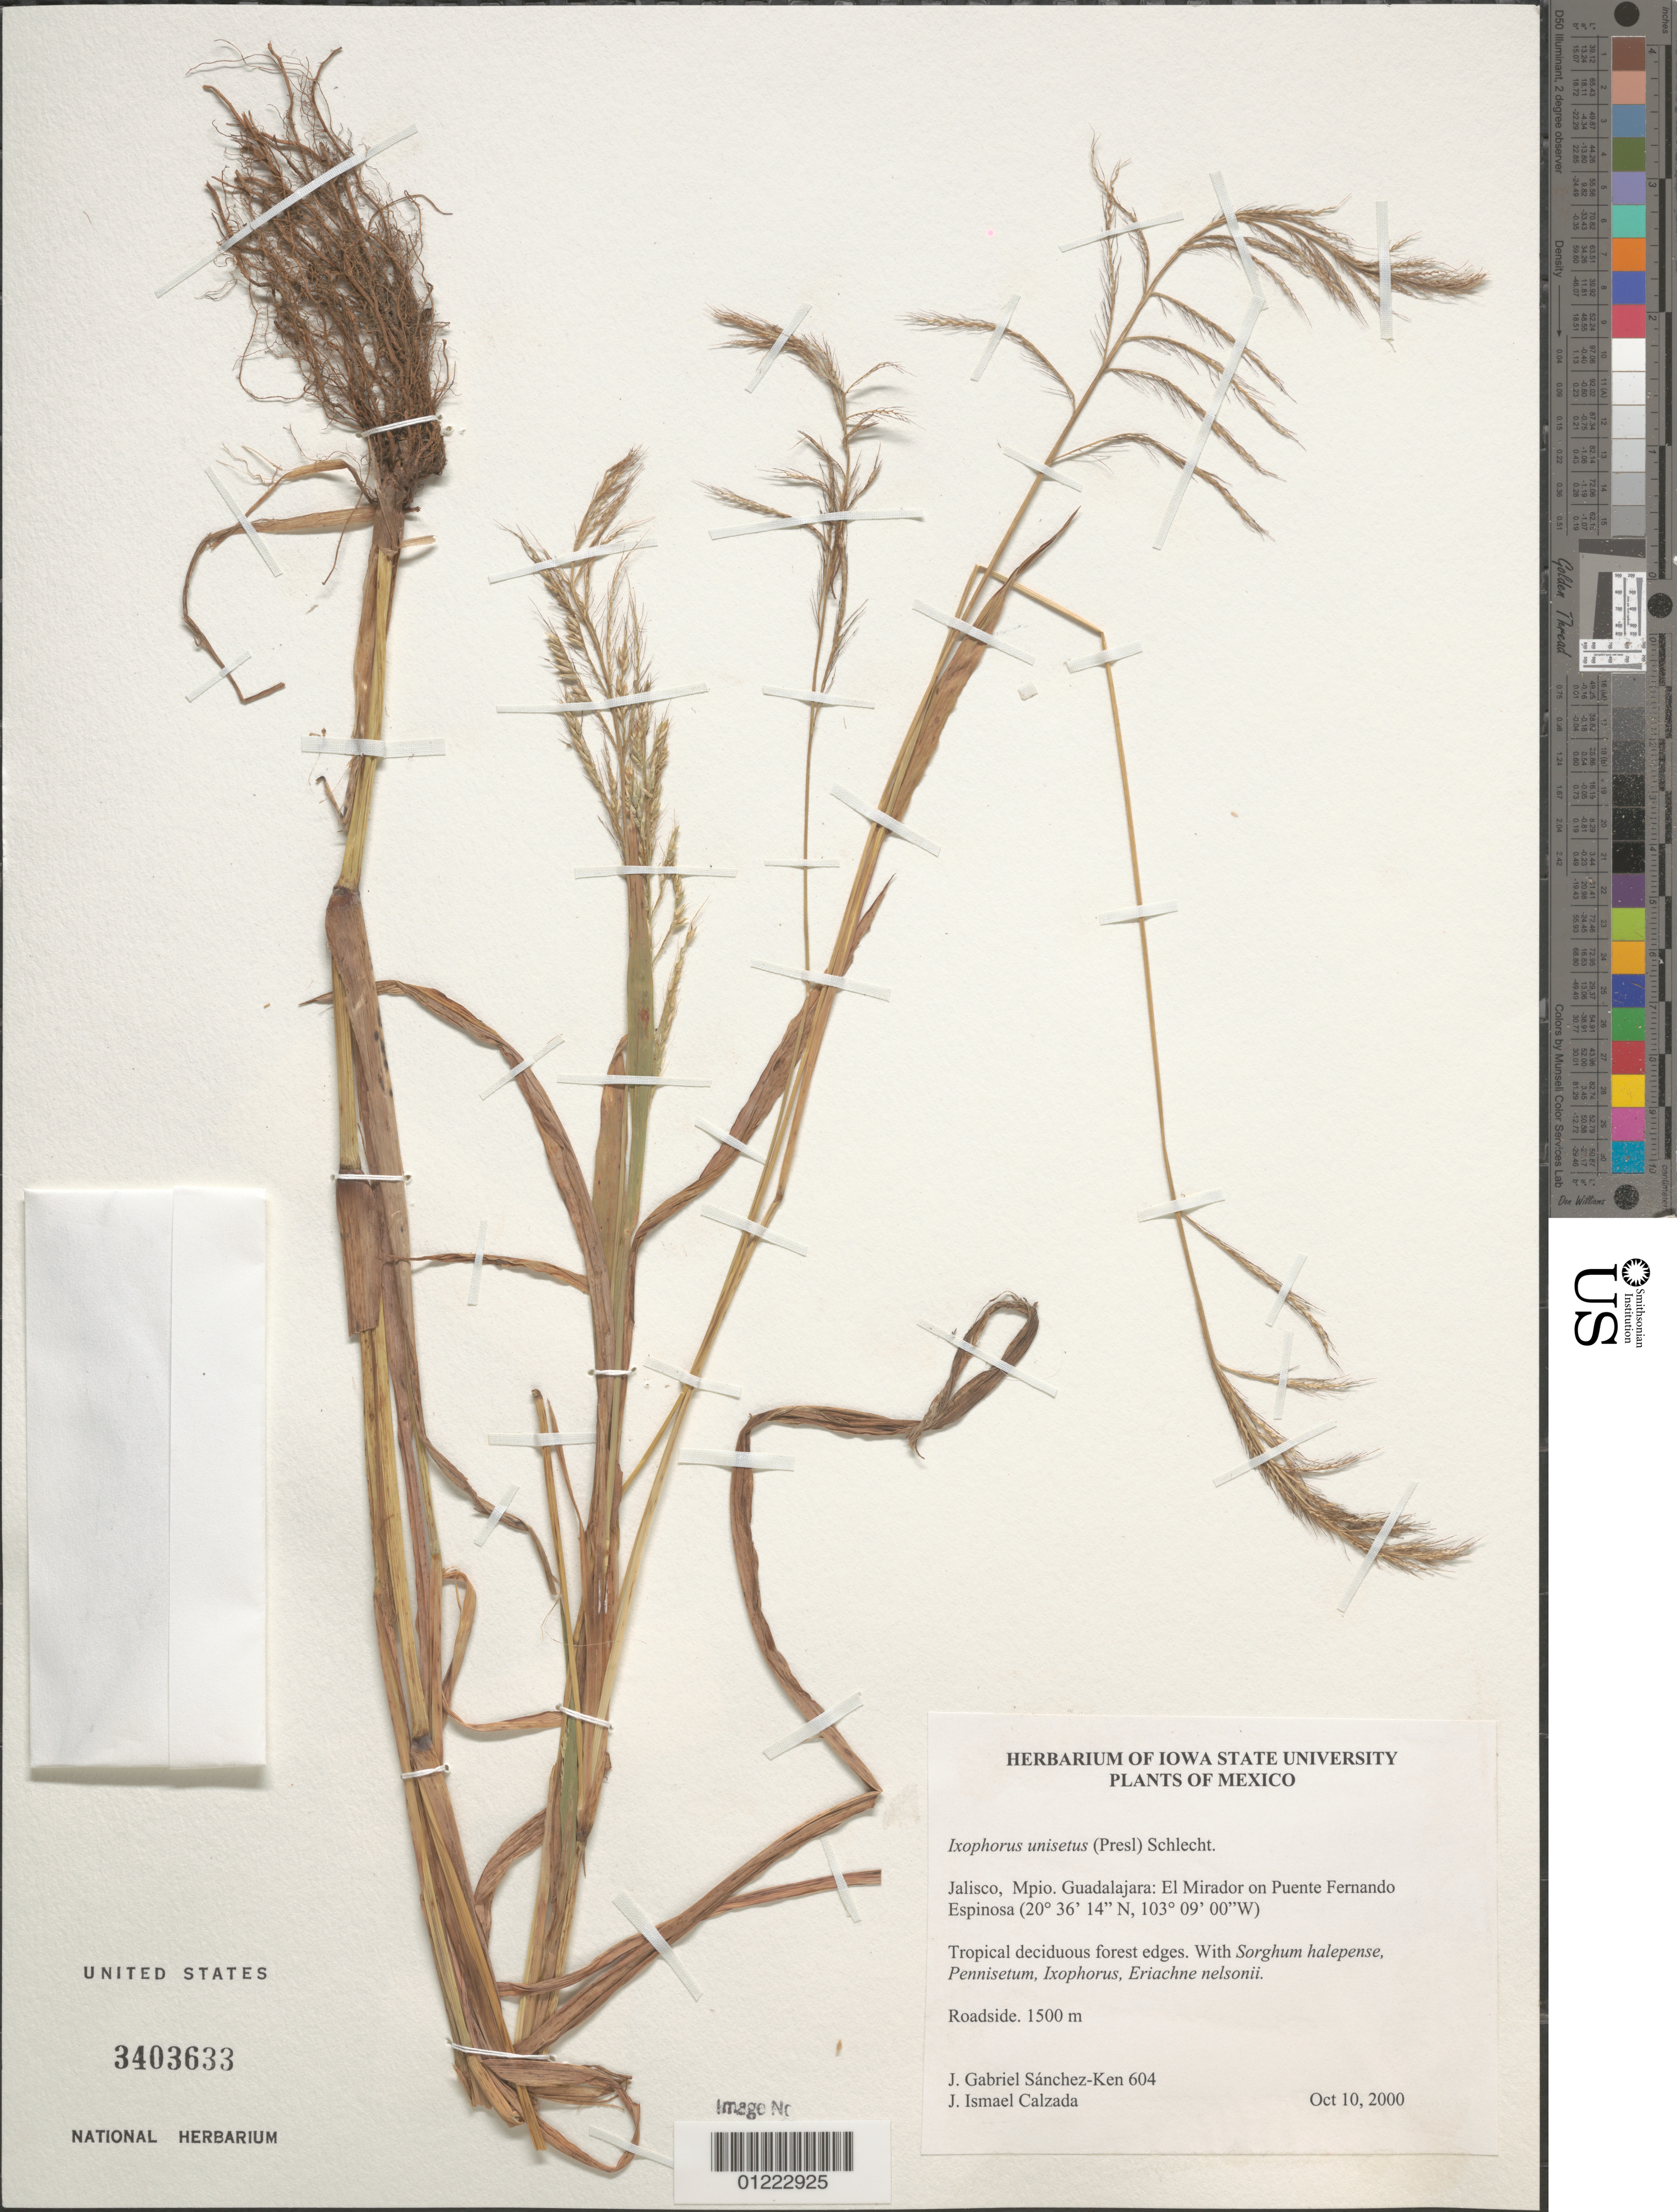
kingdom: Plantae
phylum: Tracheophyta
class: Liliopsida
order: Poales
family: Poaceae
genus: Ixophorus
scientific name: Ixophorus unisetus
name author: (J. Presl) Schltdl.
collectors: J. G. Sánchez-Ken & J. I. Calzada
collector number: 604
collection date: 2000-10-10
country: Mexico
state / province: Jalisco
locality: Mpio. Guadalajara: El Mirador on Puente Fernando Espinosa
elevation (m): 1500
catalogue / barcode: US 3403633